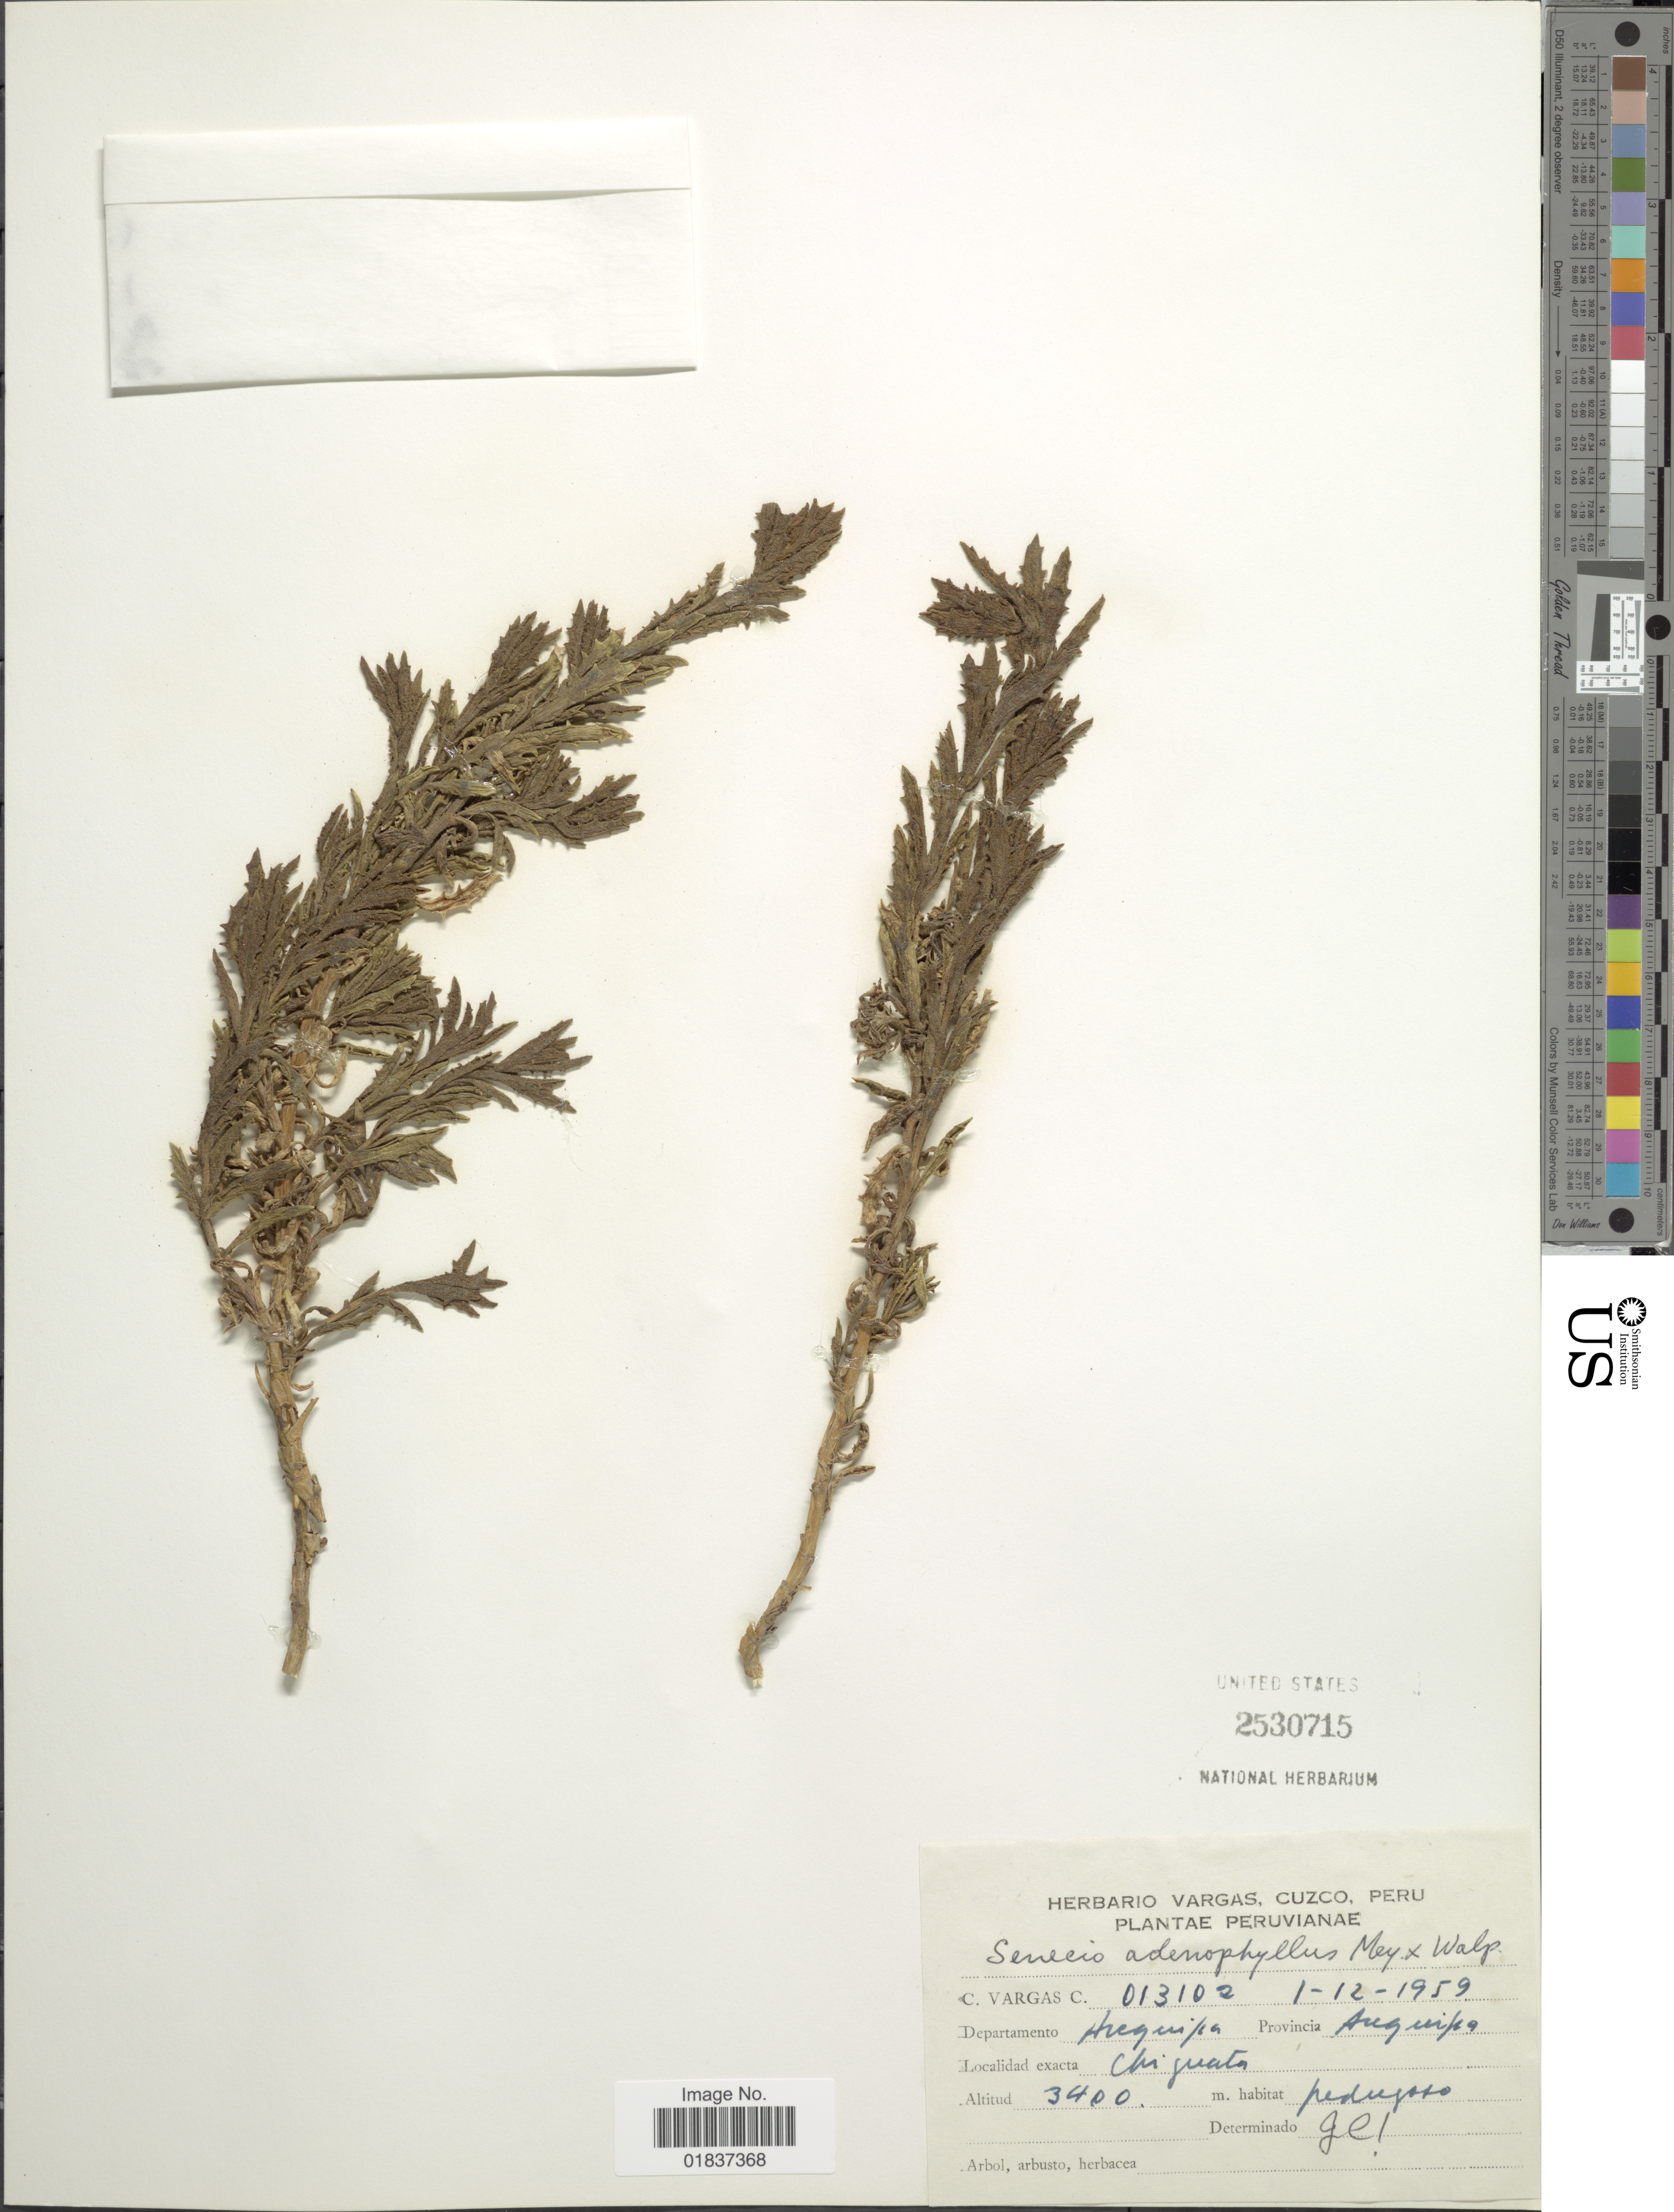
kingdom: Plantae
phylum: Tracheophyta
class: Magnoliopsida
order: Asterales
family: Asteraceae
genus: Senecio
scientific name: Senecio adenophyllus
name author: Meyen & Walp.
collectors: C. Vargas Calderón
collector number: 013102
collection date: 1959-12-01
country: Peru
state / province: Arequipa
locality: Departamento Arequipa. Provincia Arequipa. Chiguata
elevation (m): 3400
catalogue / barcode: US 2530715